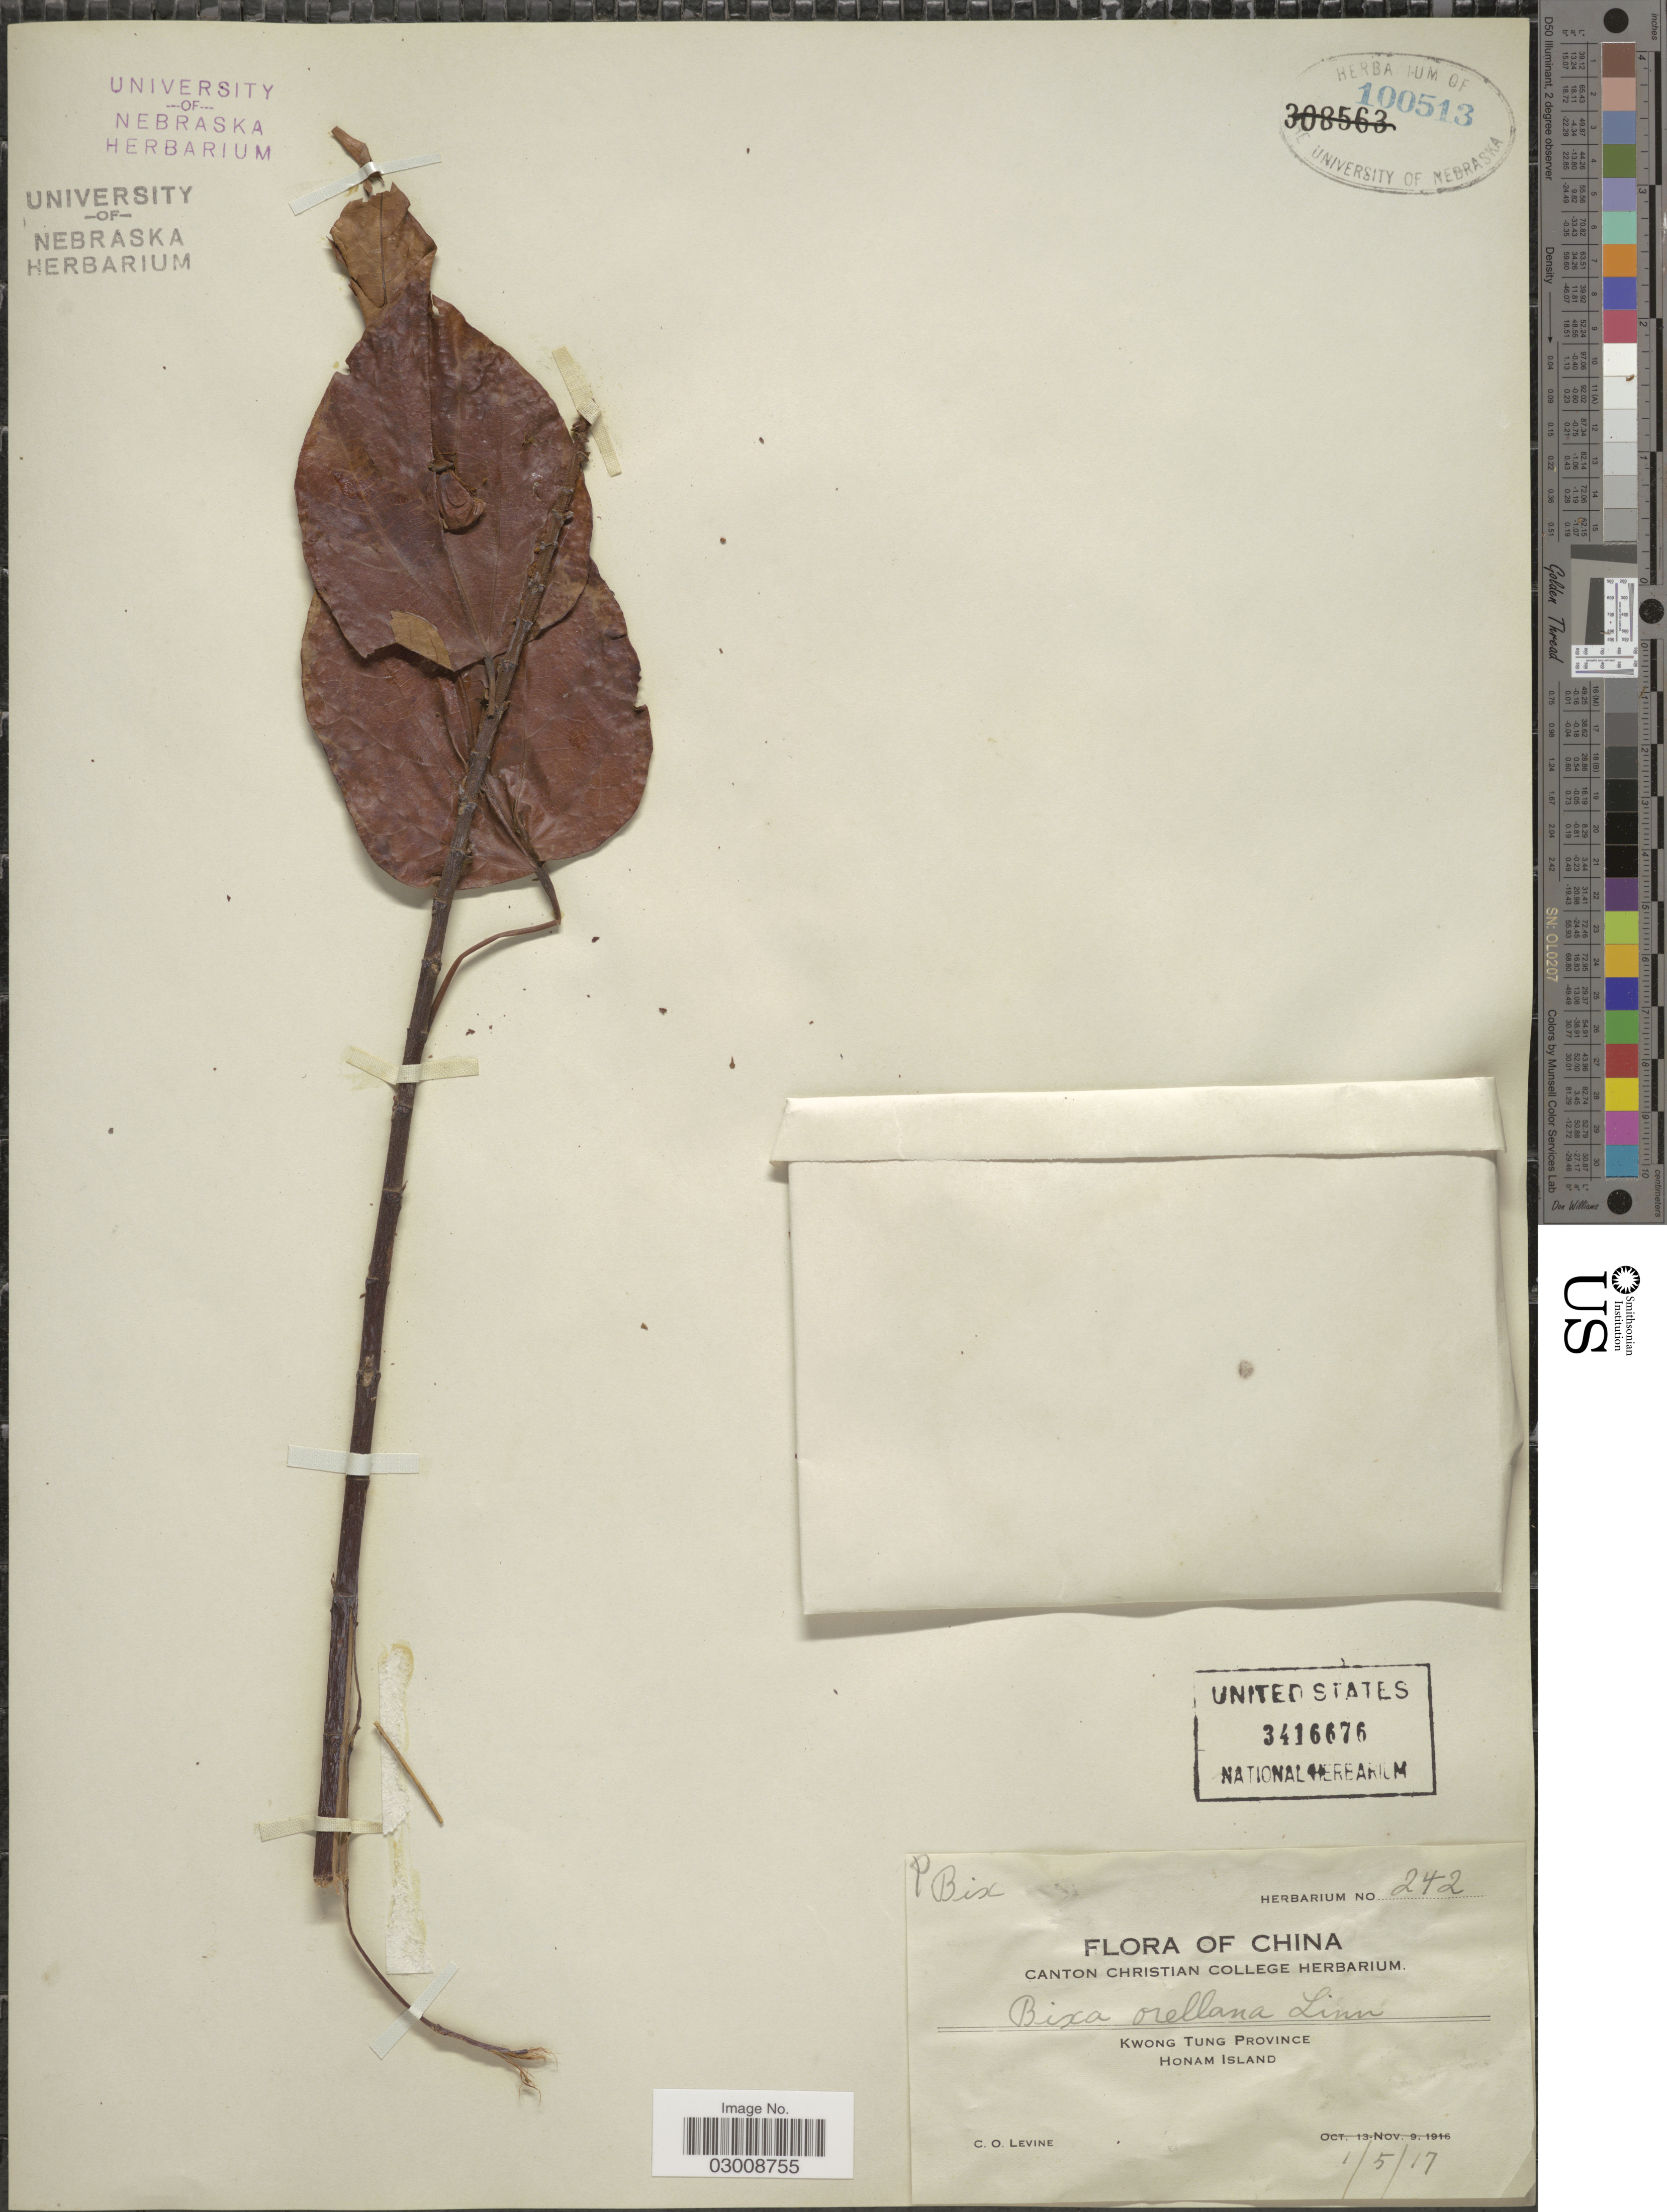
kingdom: Plantae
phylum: Tracheophyta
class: Magnoliopsida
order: Malvales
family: Bixaceae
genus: Bixa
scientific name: Bixa orellana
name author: L.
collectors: C. O. Levine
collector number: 242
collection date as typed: Transcribed d/m/y: 1/5/17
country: China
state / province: Guangdong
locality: Kwong Tung Province, Honam Island.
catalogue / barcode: US 3416676